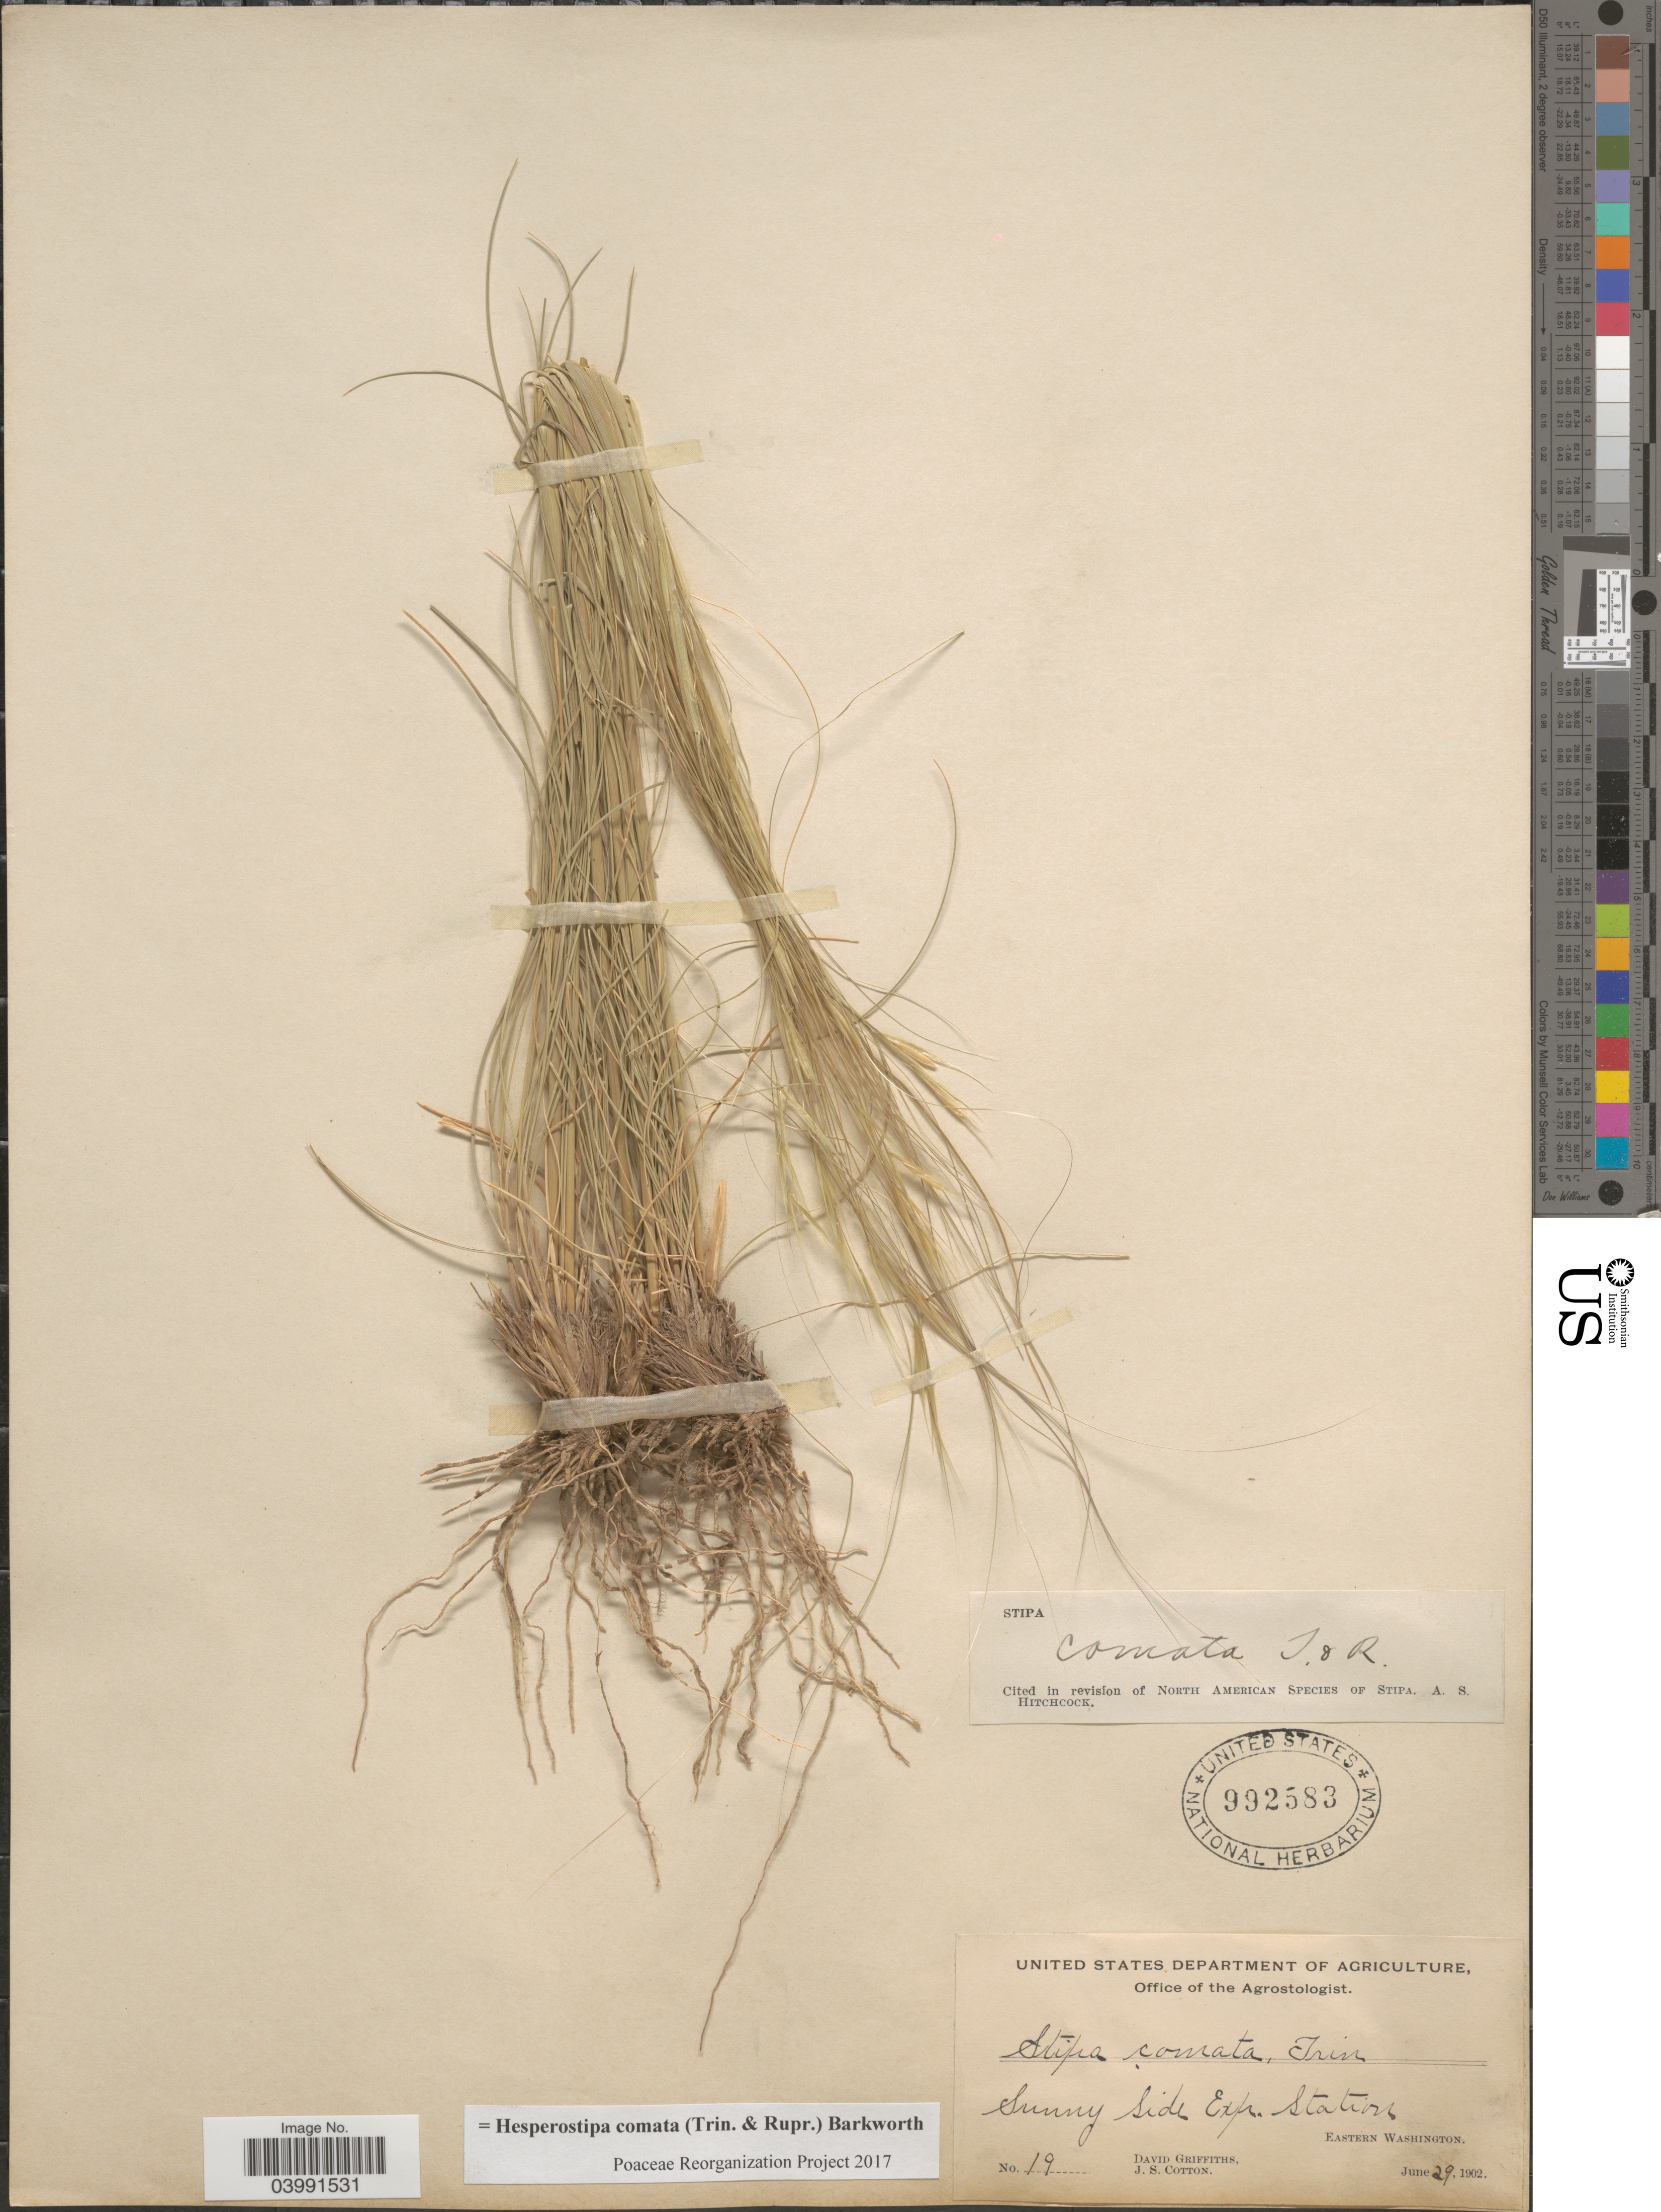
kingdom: Plantae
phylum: Tracheophyta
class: Liliopsida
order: Poales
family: Poaceae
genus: Hesperostipa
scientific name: Hesperostipa comata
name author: (Trin. & Rupr.) Barkworth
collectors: D. Griffiths & J. S. Cotton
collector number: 19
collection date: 1902-06-29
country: United States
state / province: Washington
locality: Sunny Side Exp. Station. Eastern Washington.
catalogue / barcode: US 992583